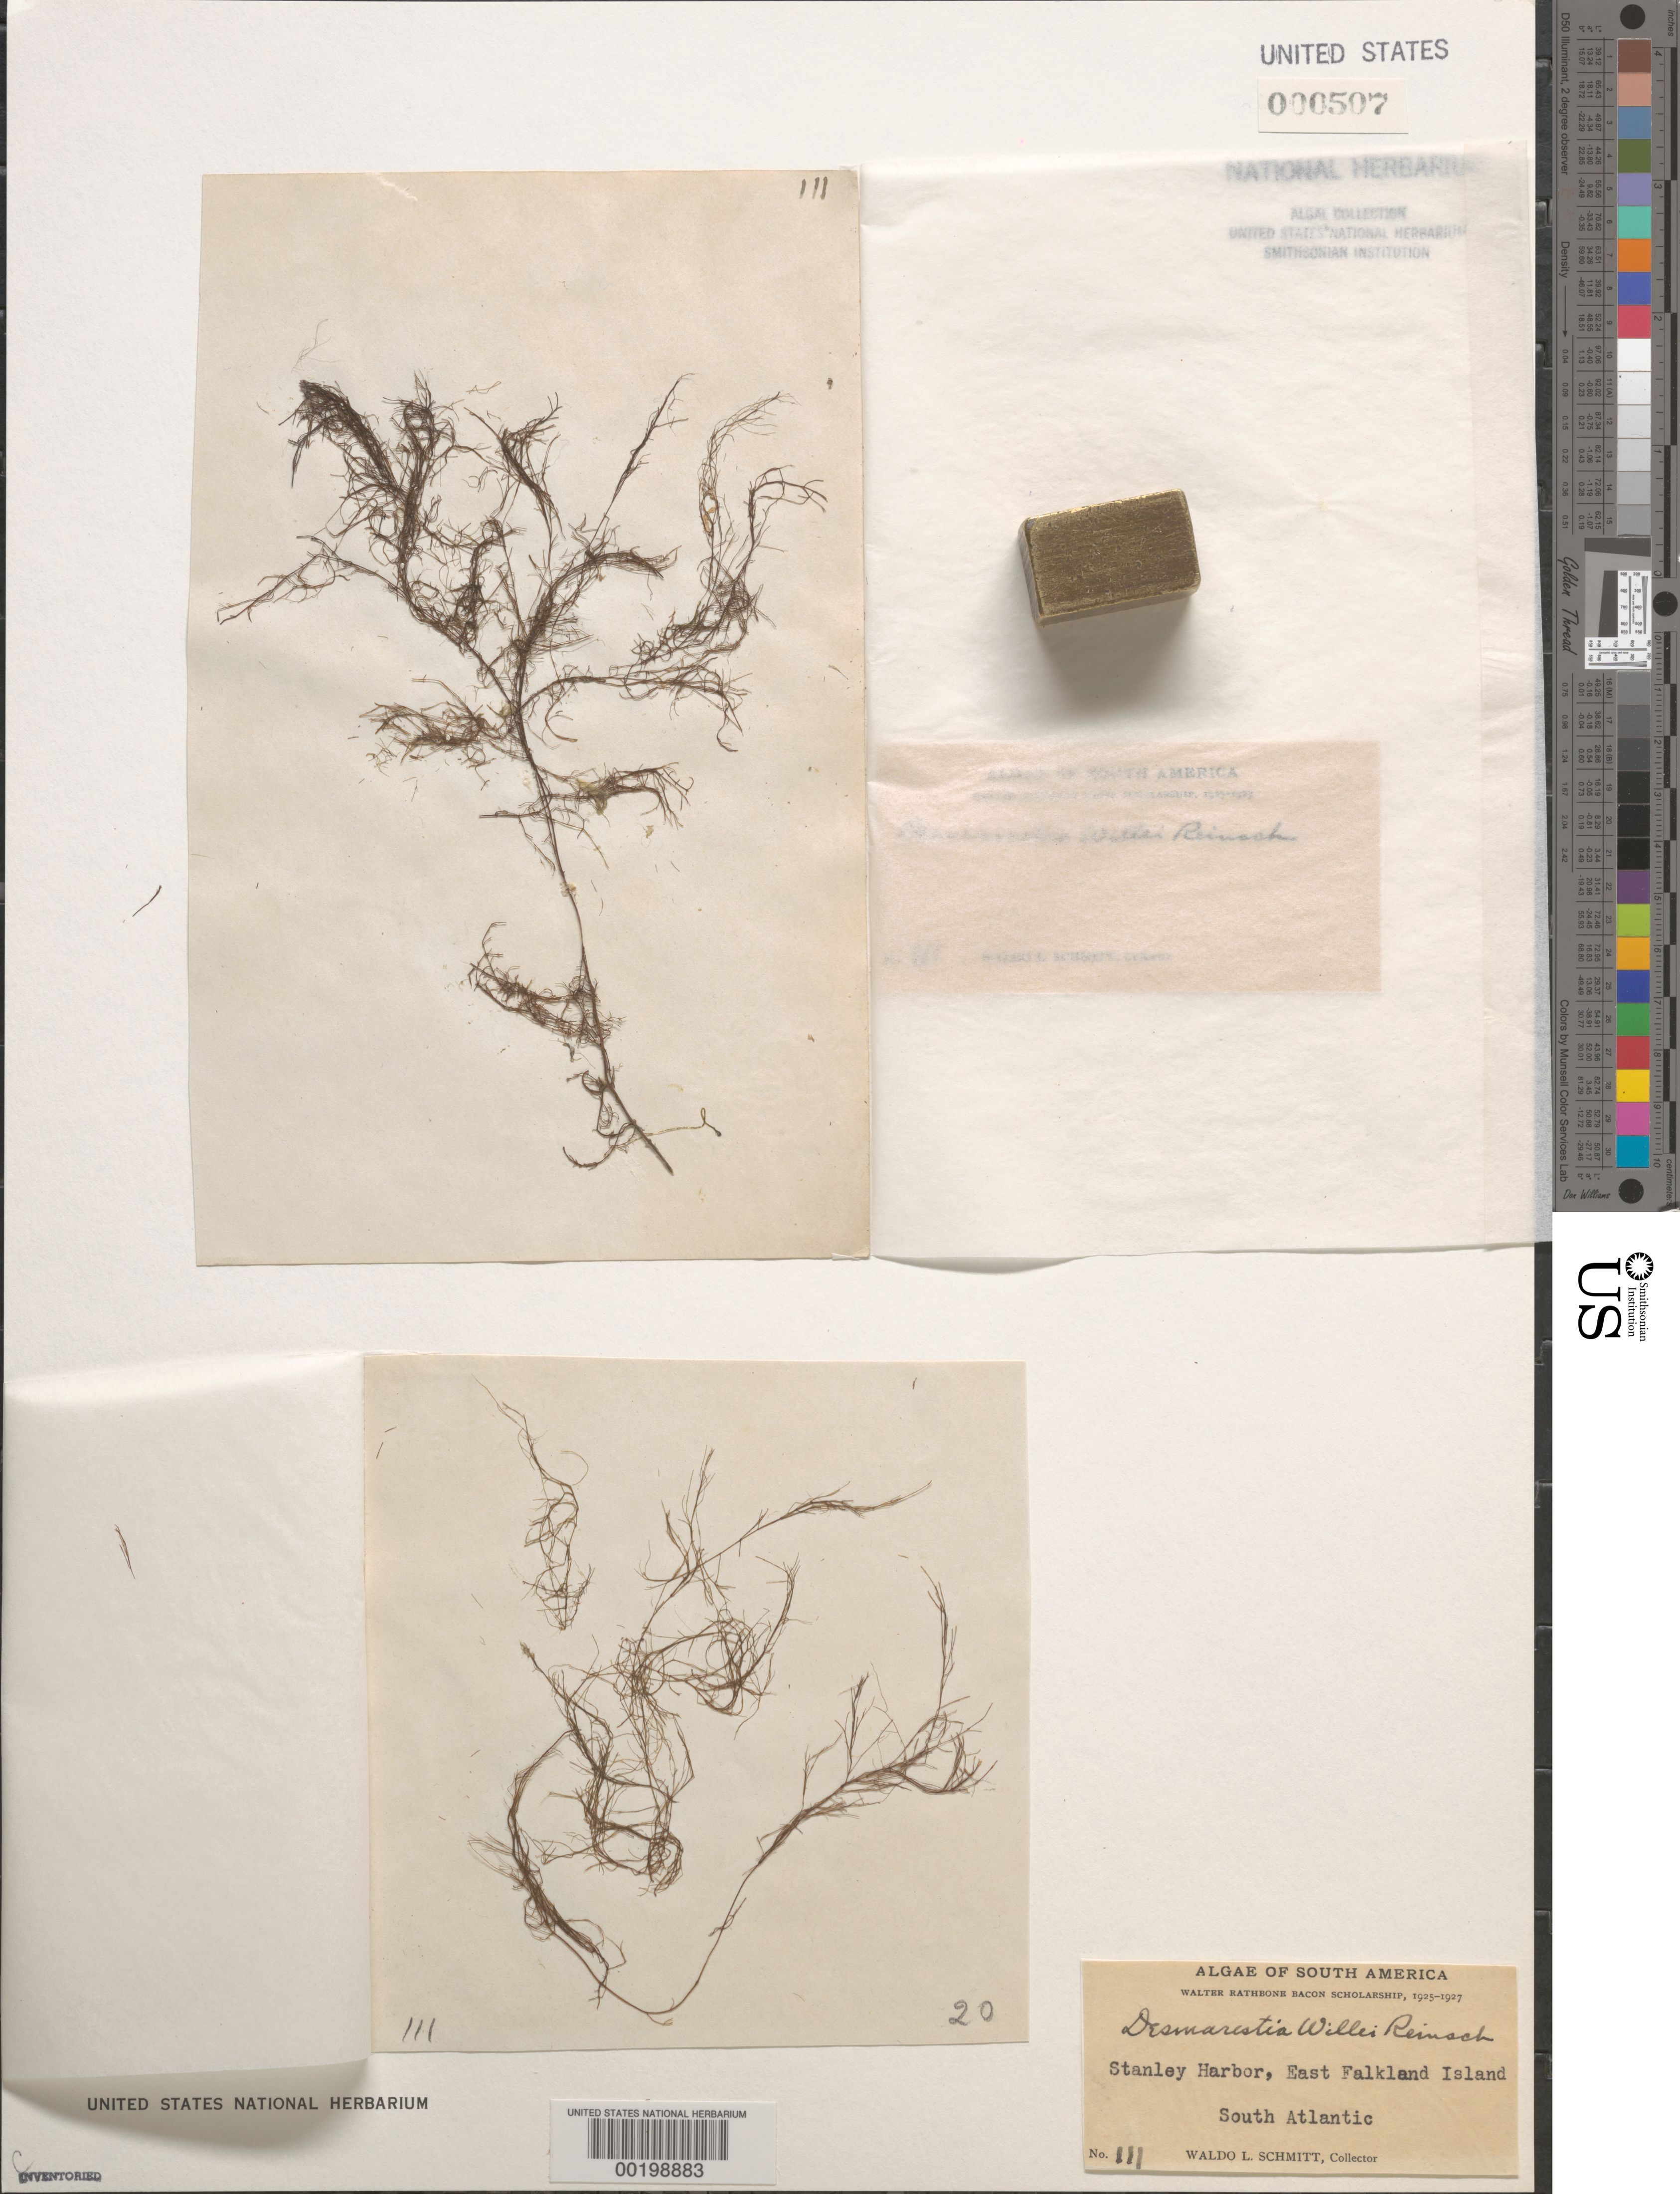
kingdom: Chromista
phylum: Ochrophyta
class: Phaeophyceae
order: Desmarestiales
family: Desmarestiaceae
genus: Desmarestia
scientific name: Desmarestia willei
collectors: W. L. Schmitt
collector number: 111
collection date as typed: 1925 TO -- --- 1927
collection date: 1925/1927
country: Falkland Islands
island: East Falkland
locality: Stanley Harbor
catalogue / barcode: US 507